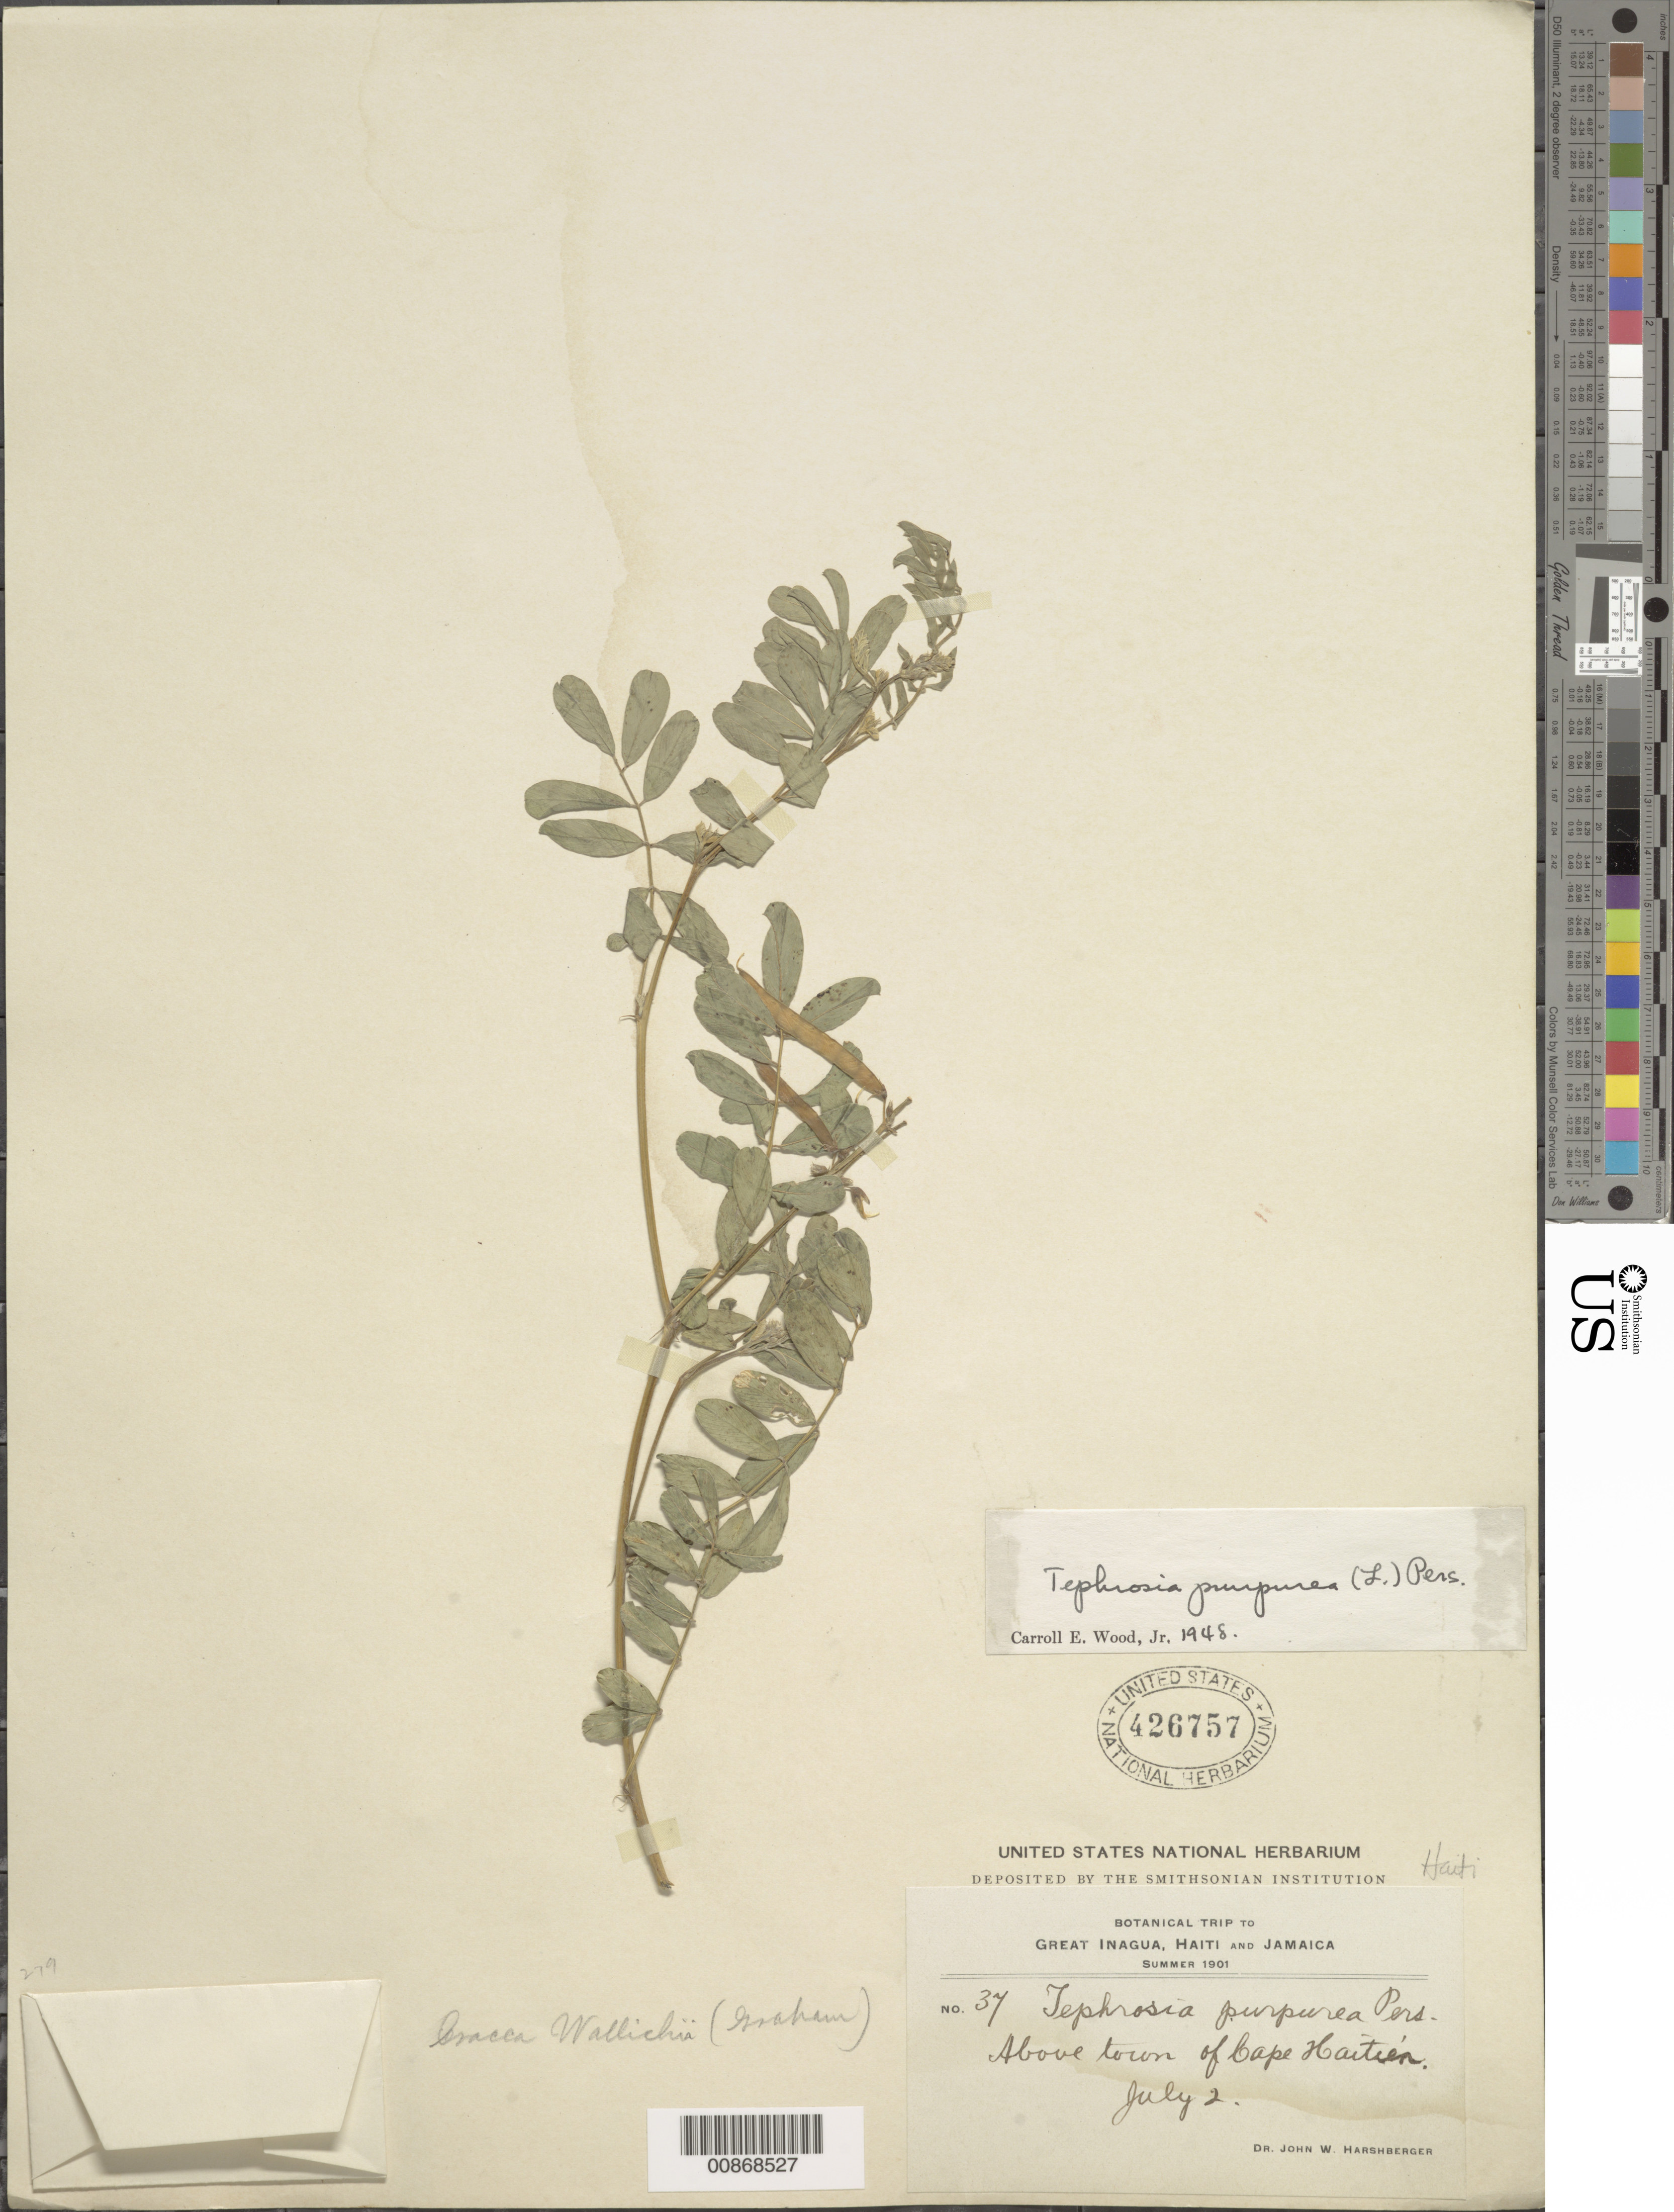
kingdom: Plantae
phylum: Tracheophyta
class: Magnoliopsida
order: Fabales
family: Fabaceae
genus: Tephrosia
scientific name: Tephrosia purpurea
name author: (L.) Pers.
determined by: Wood, C. E., Jr.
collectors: J. W. Harshberger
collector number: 37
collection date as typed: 02 Jul 1901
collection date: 1901-07-02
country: Haiti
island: Hispaniola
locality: Above town of Cape Haitien.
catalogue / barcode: US 426757